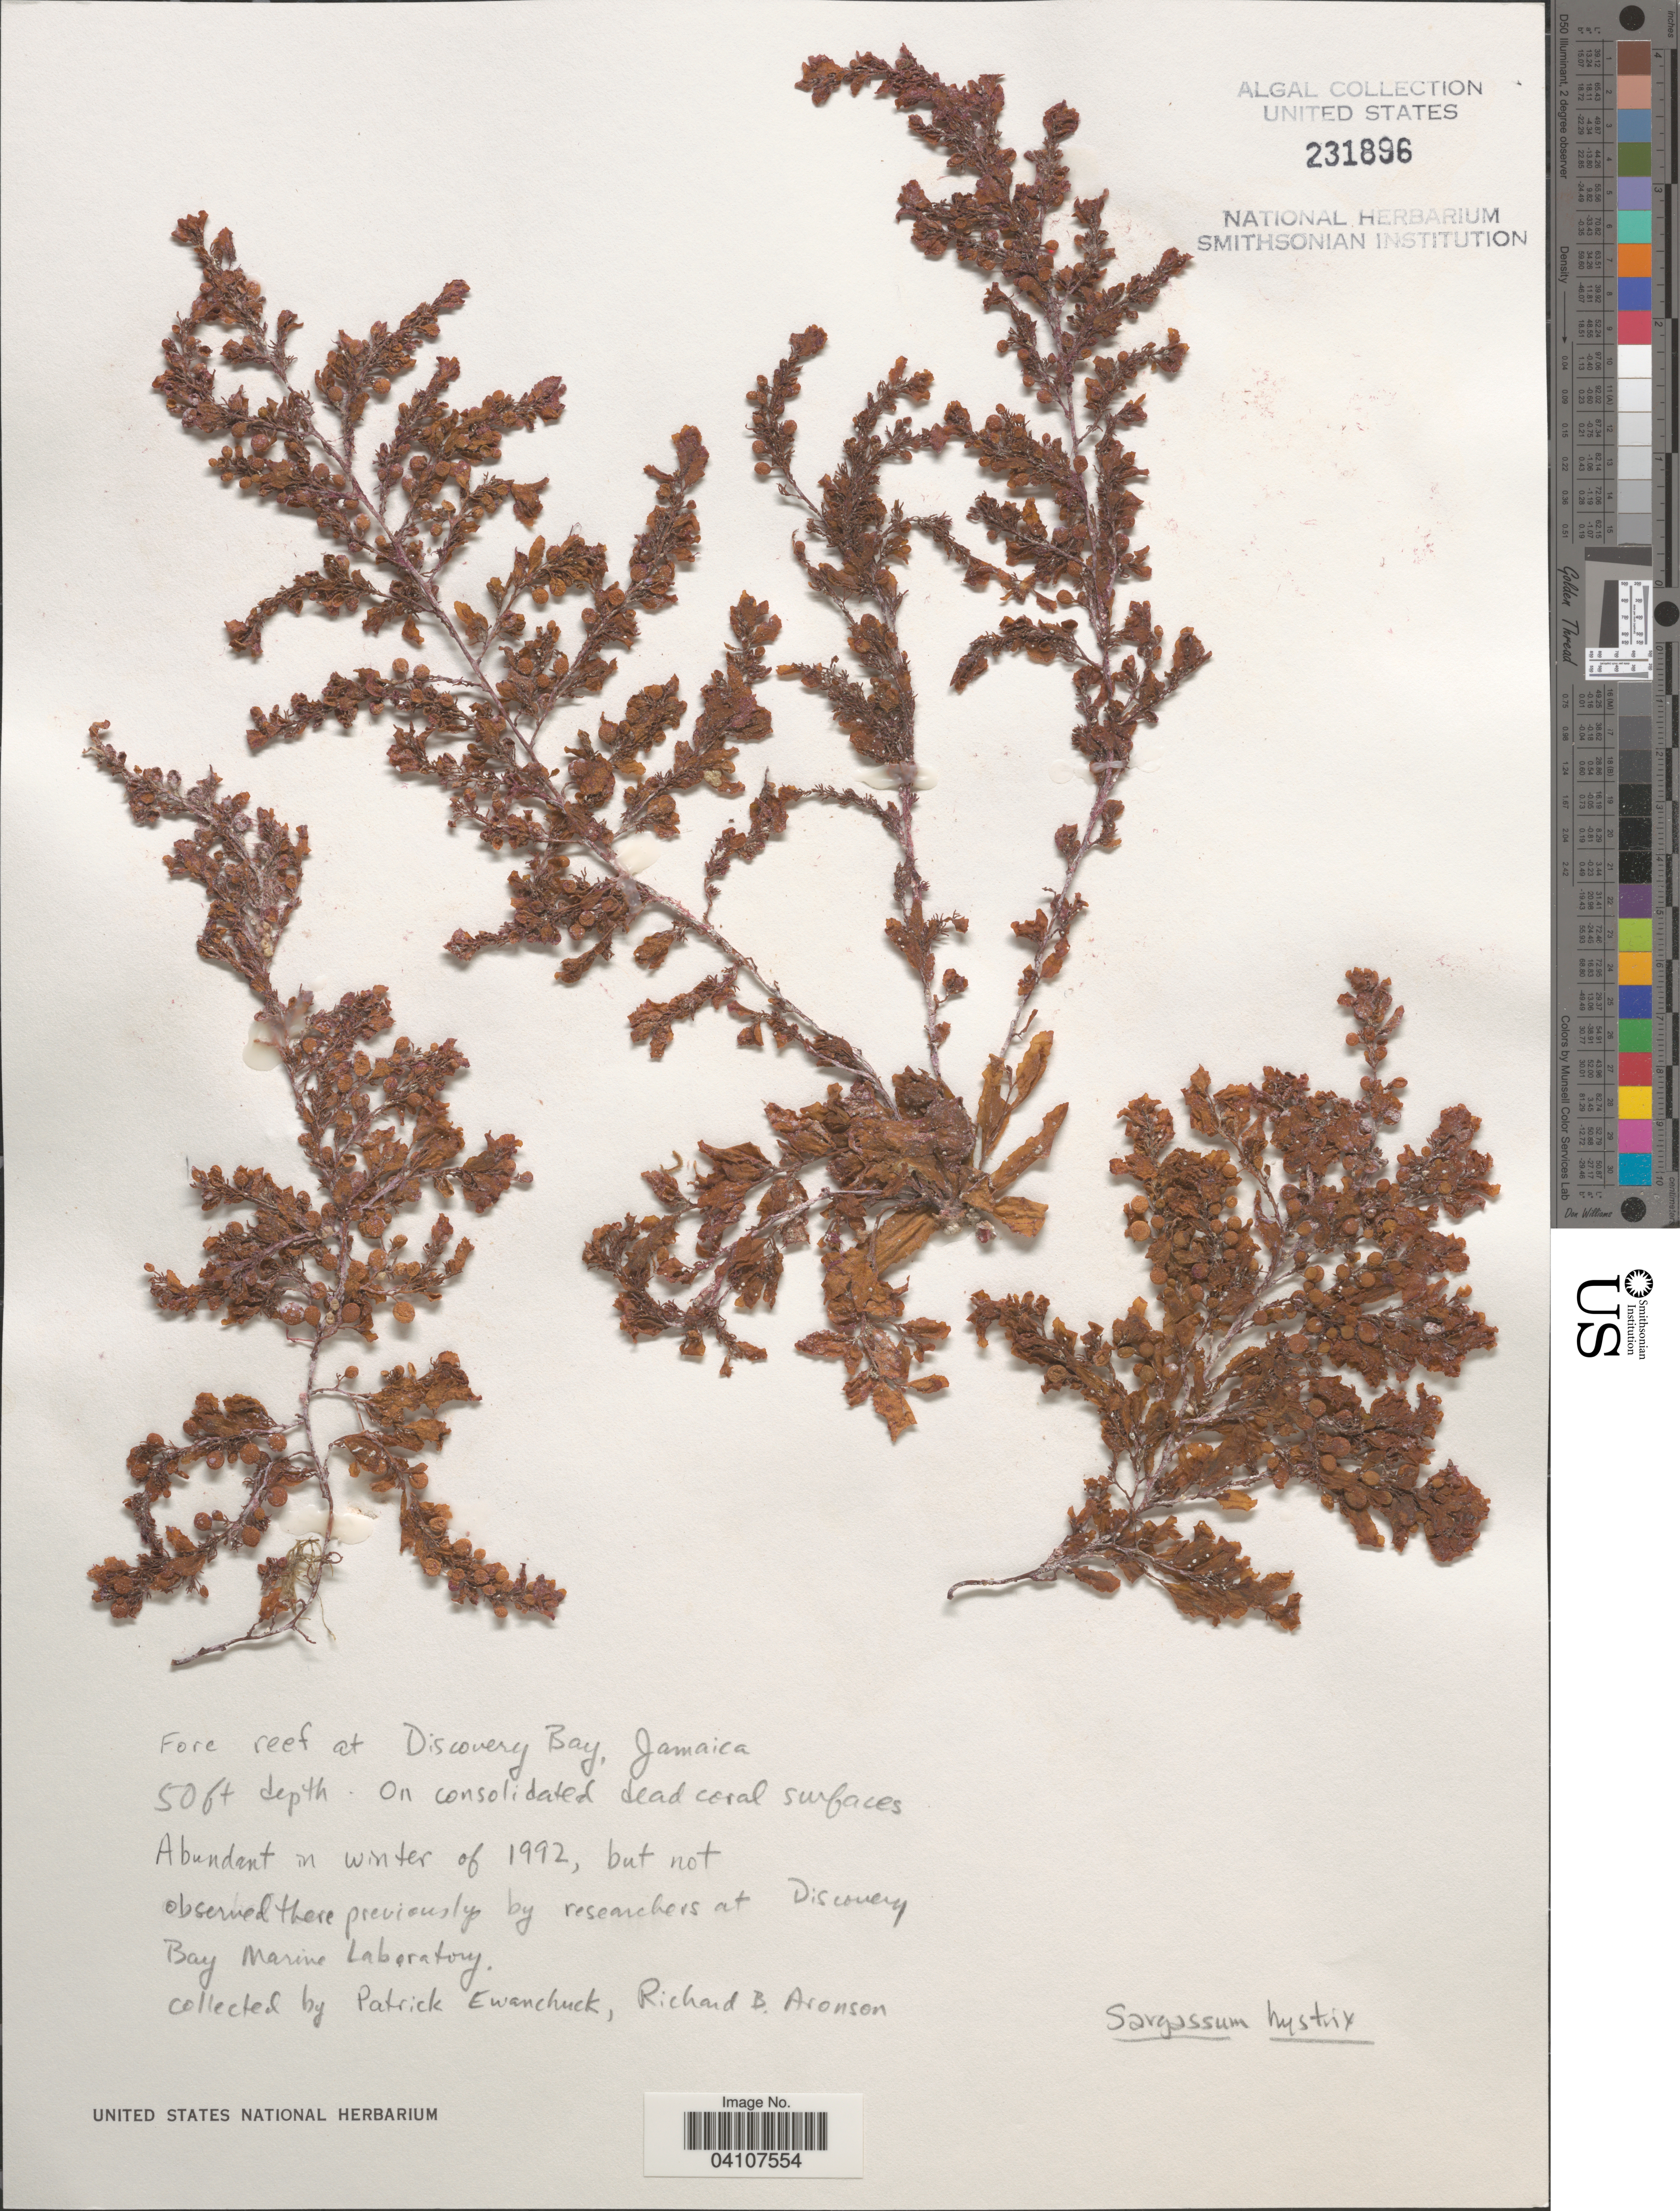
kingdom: Chromista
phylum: Ochrophyta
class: Phaeophyceae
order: Fucales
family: Sargassaceae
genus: Sargassum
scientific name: Sargassum hystrix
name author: J. Agardh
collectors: P. Ewanchuck & R. Aronson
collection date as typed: winter of 1992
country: Jamaica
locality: Fore reef at Discovery Bay.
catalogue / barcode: US 231896